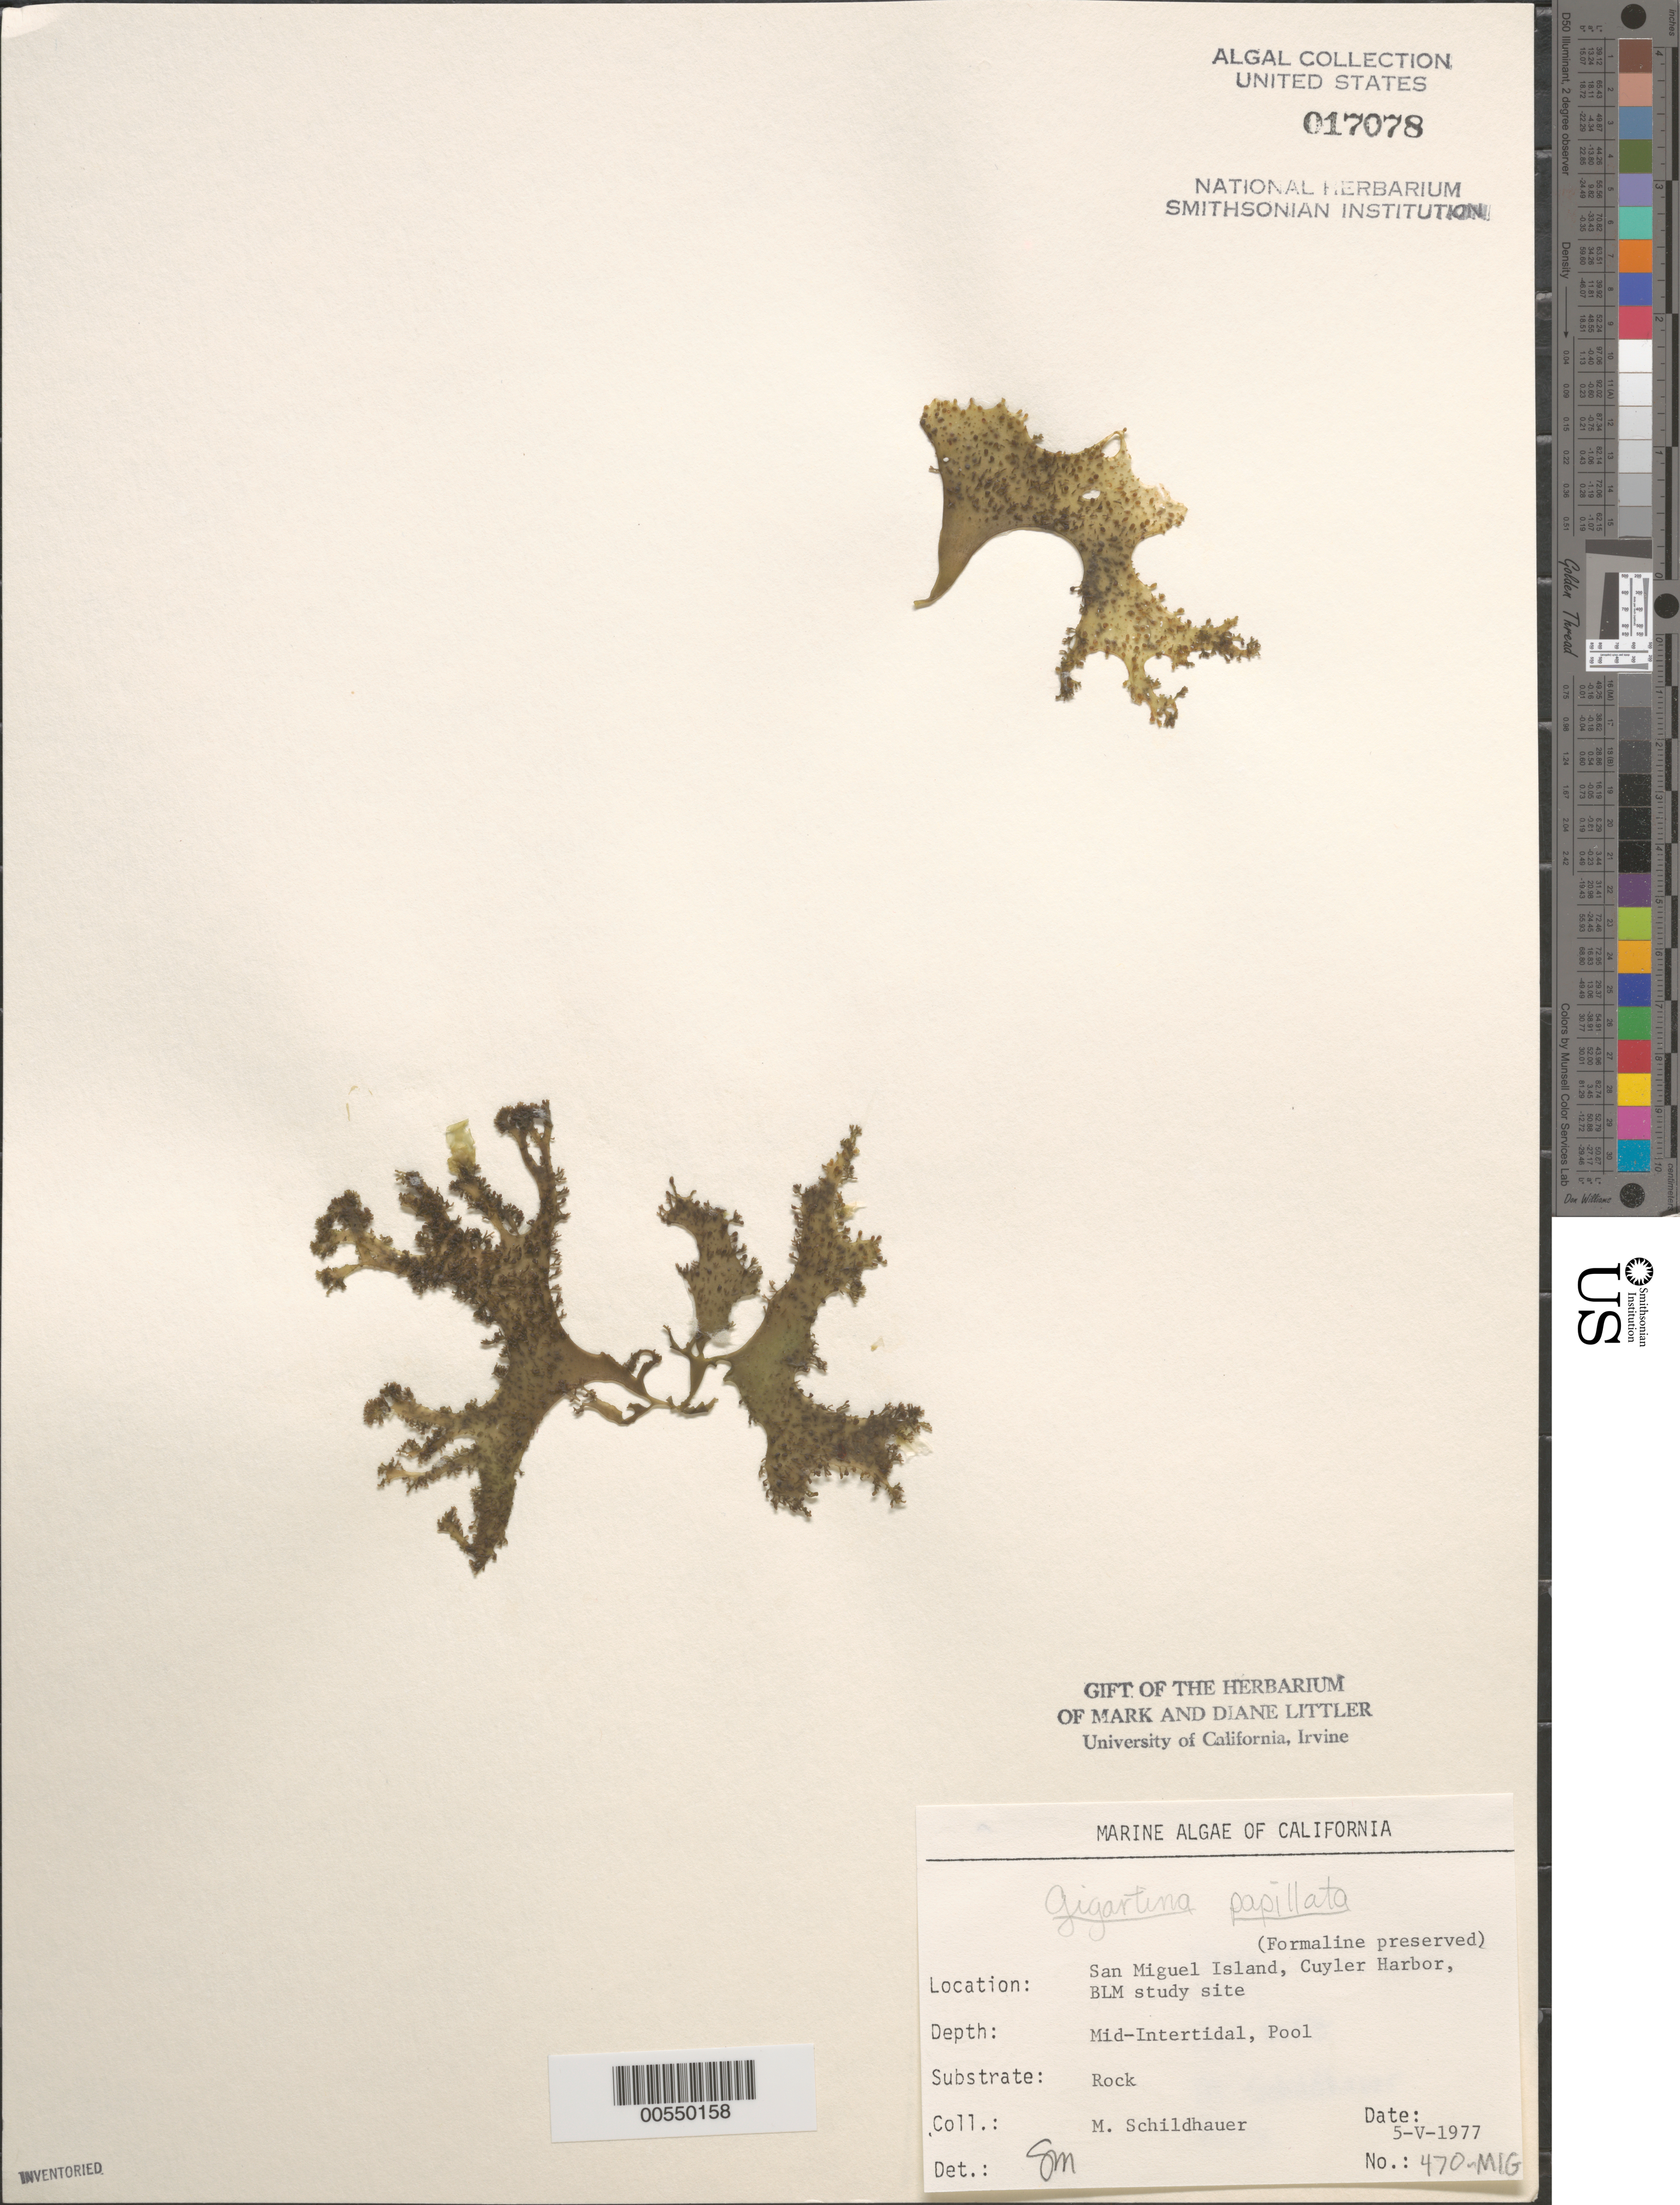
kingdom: Plantae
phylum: Rhodophyta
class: Florideophyceae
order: Gigartinales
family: Phyllophoraceae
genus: Mastocarpus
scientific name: Mastocarpus papillatus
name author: (C. Agardh) Kütz.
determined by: Algae name updating Project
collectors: M. Schildhauer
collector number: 470-MIG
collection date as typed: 05 May 1977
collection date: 1977-05-05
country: United States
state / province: California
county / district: Santa Barbara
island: San Miguel Island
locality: Cuyler Harbor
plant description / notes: BLM-SOCALBIGHT Rocky Intertidal Survey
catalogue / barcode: US 17078